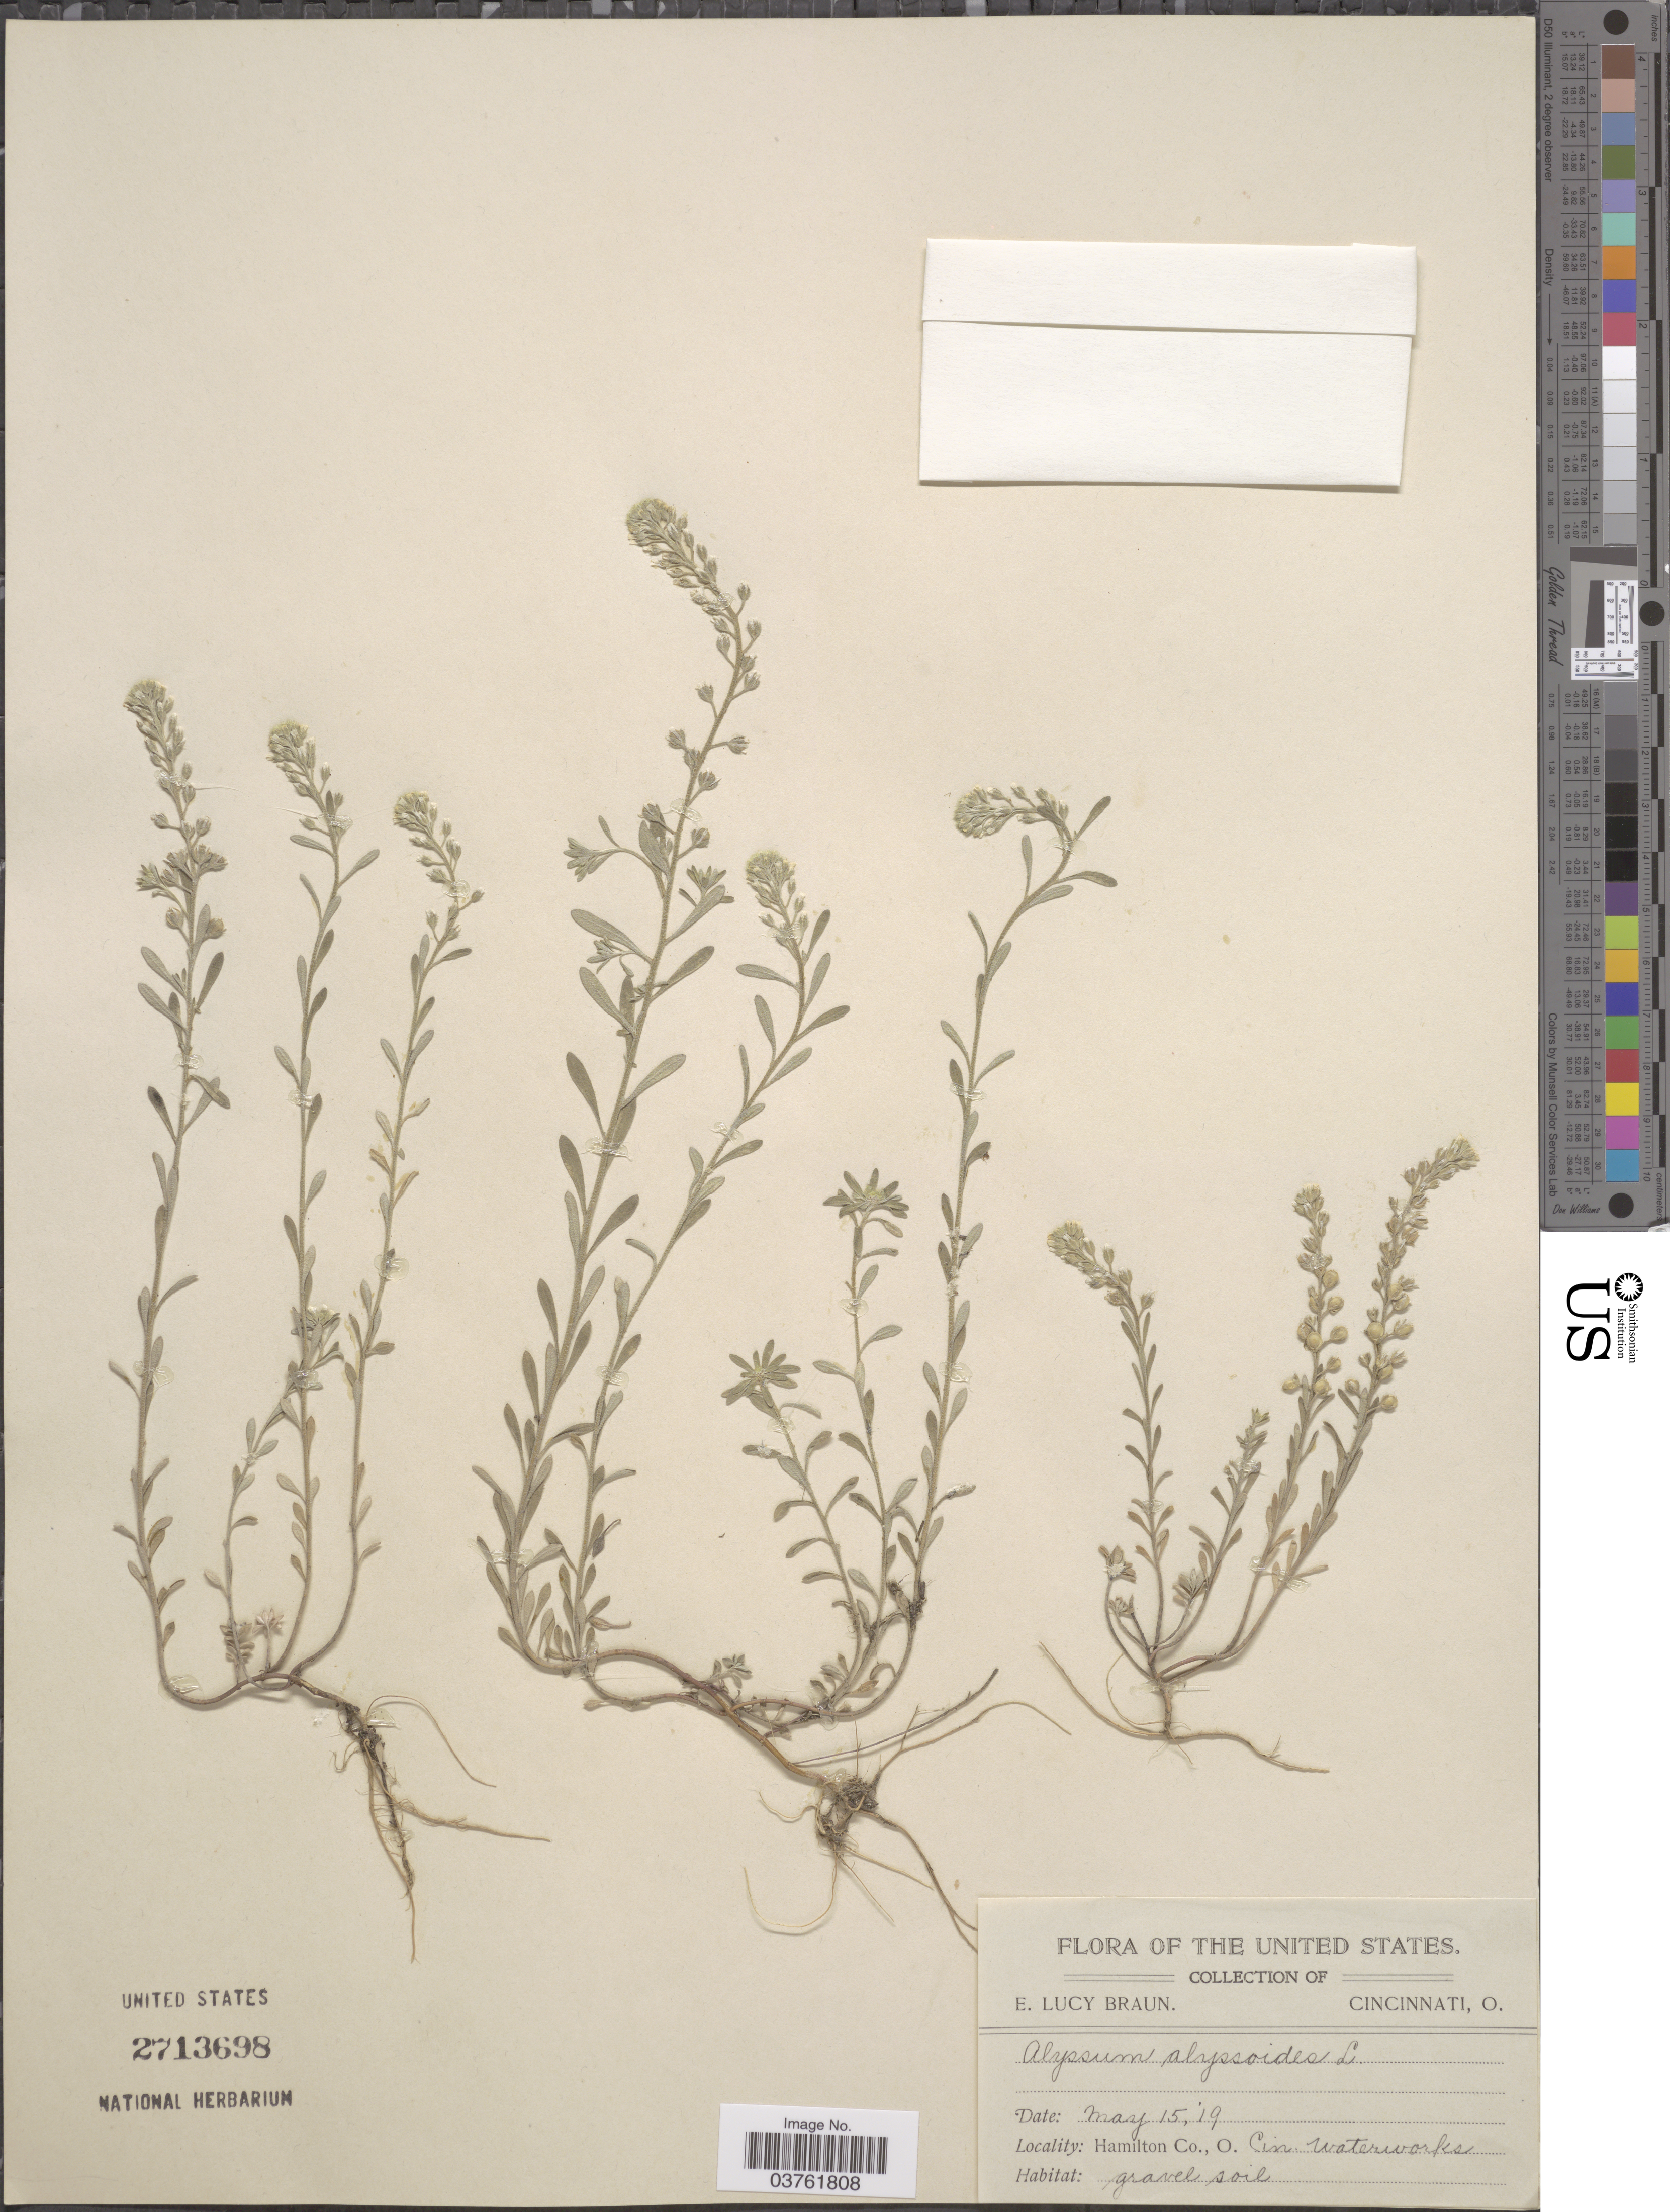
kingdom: Plantae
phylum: Tracheophyta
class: Magnoliopsida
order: Brassicales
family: Brassicaceae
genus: Alyssum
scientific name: Alyssum alyssoides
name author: (L.) L.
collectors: E. L. Braun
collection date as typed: Transcribed d/m/y: 15/5/19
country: United States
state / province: Ohio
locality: Hamilton Co., Cin. Waterworks.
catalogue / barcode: US 2713698